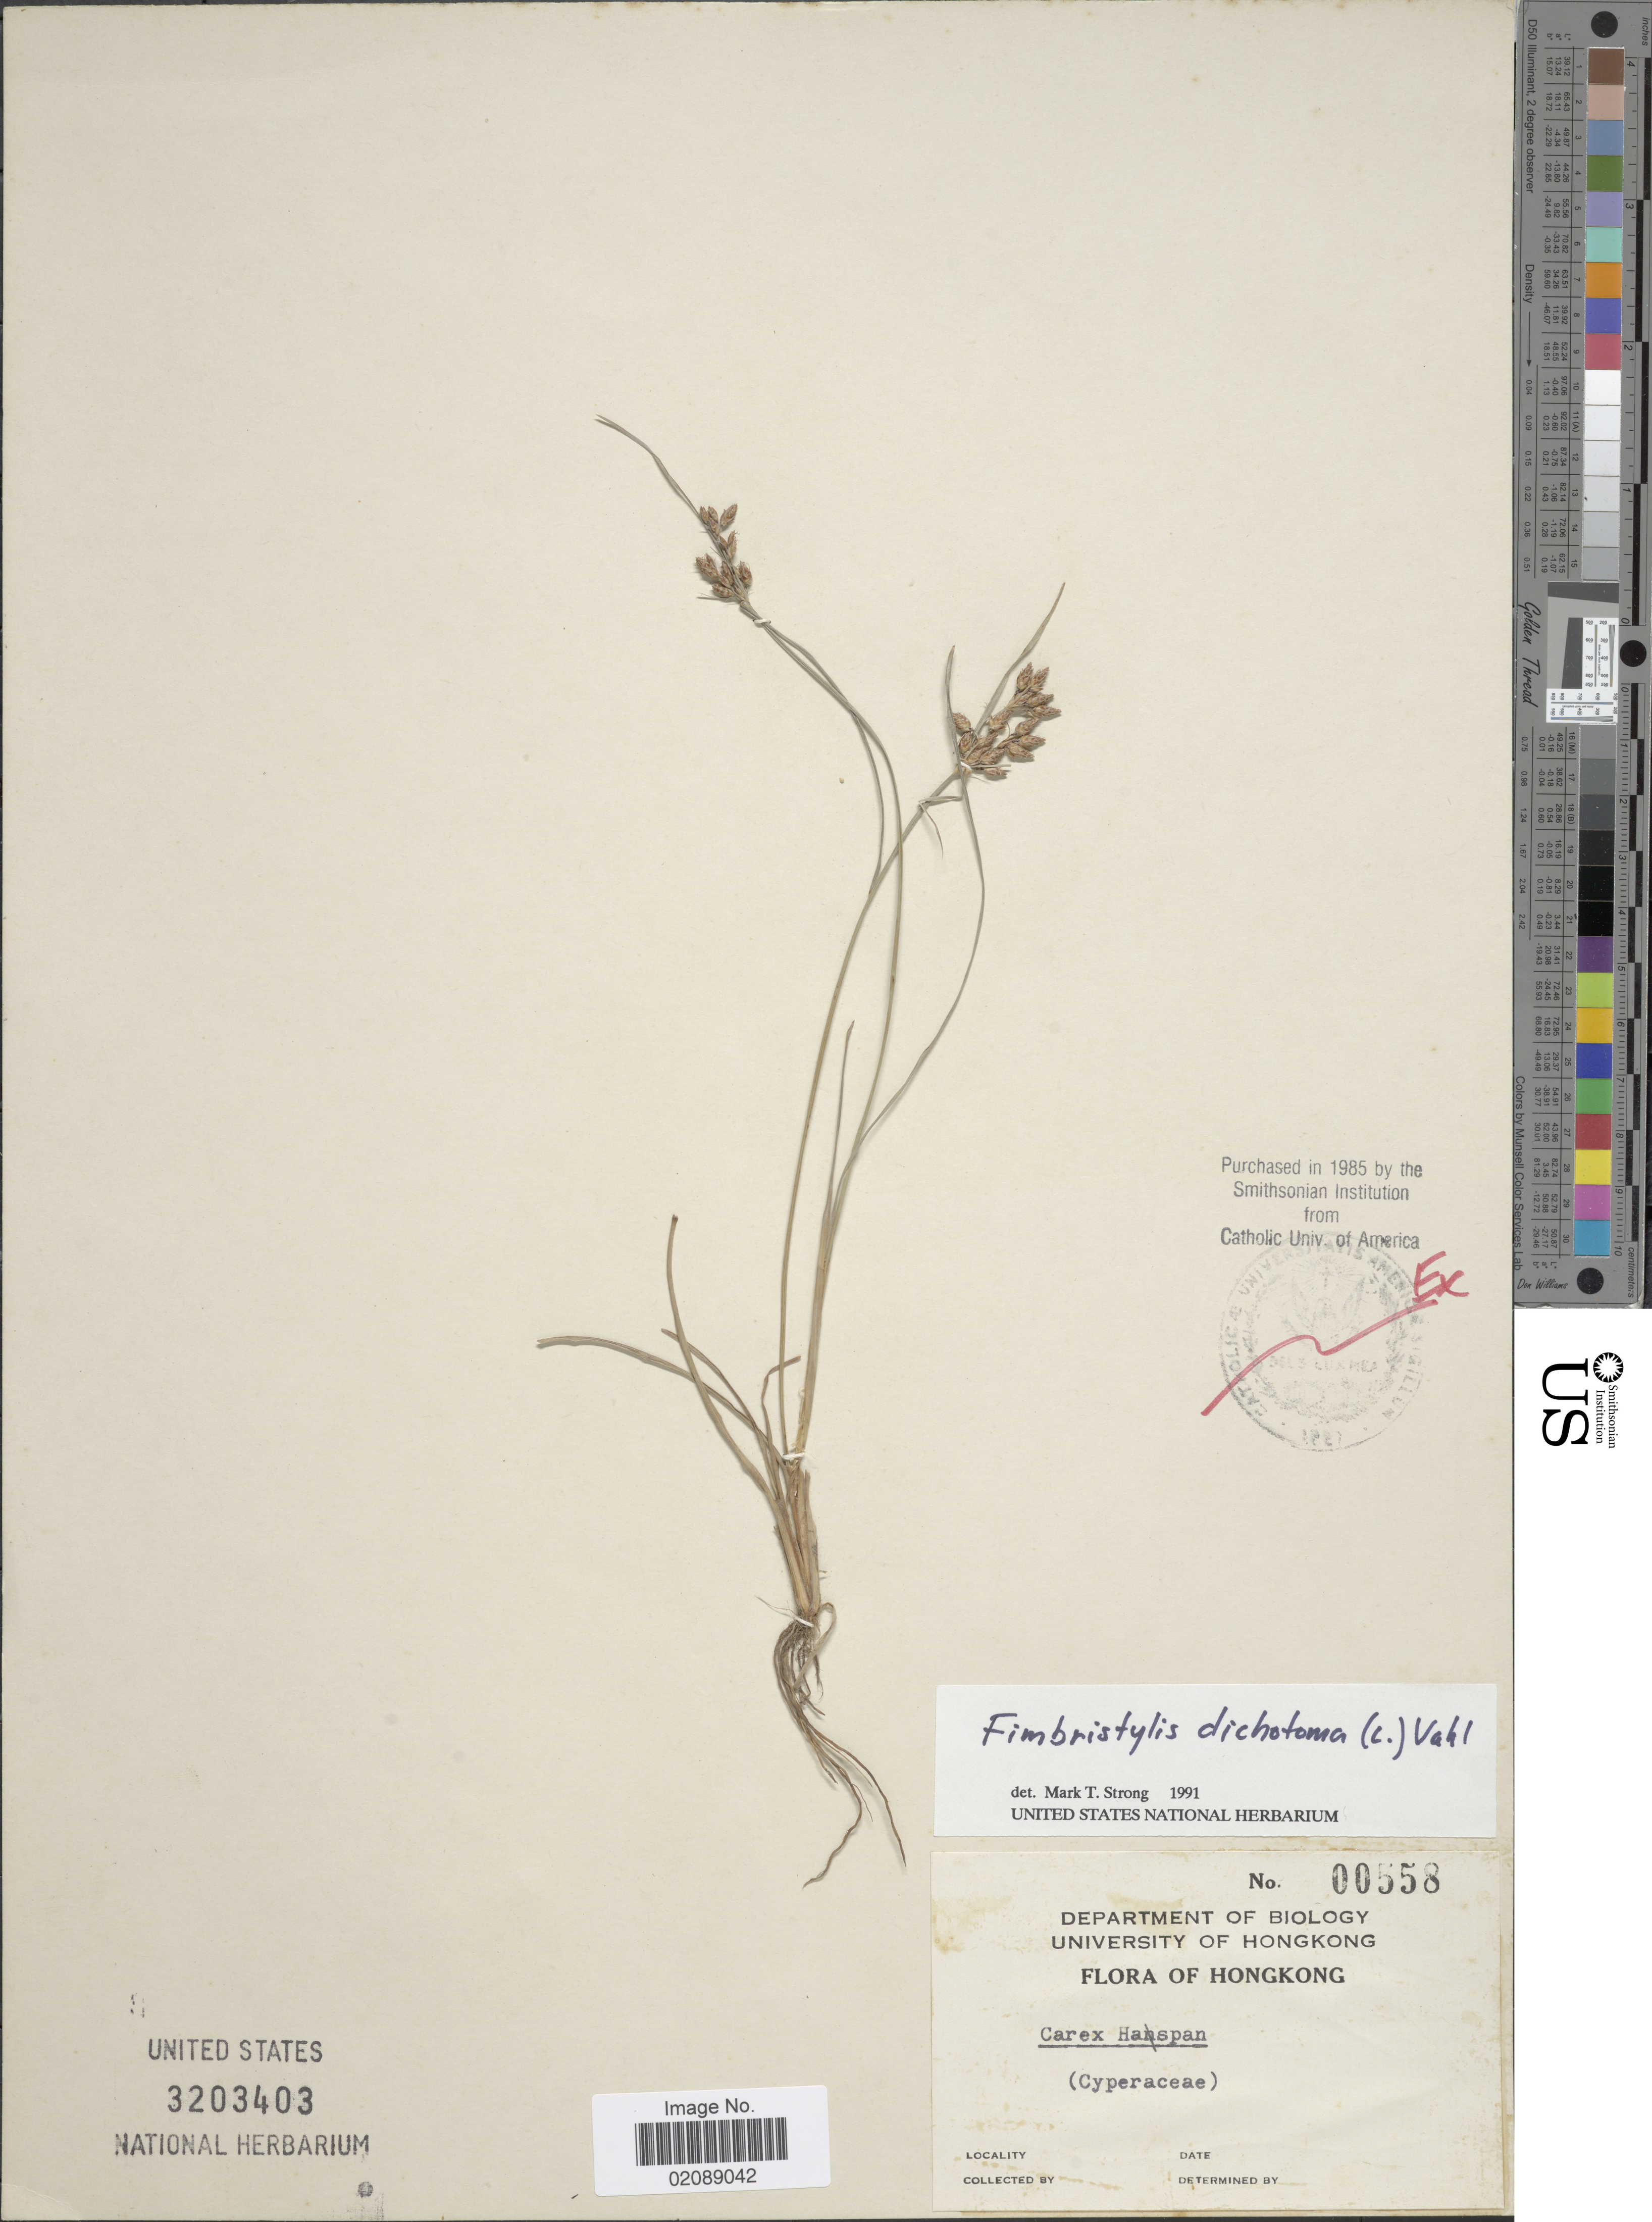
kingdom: Plantae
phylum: Tracheophyta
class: Liliopsida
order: Poales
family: Cyperaceae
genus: Fimbristylis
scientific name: Fimbristylis dichotoma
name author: (L.) Vahl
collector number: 00558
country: China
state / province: Hong Kong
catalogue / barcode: US 3203403